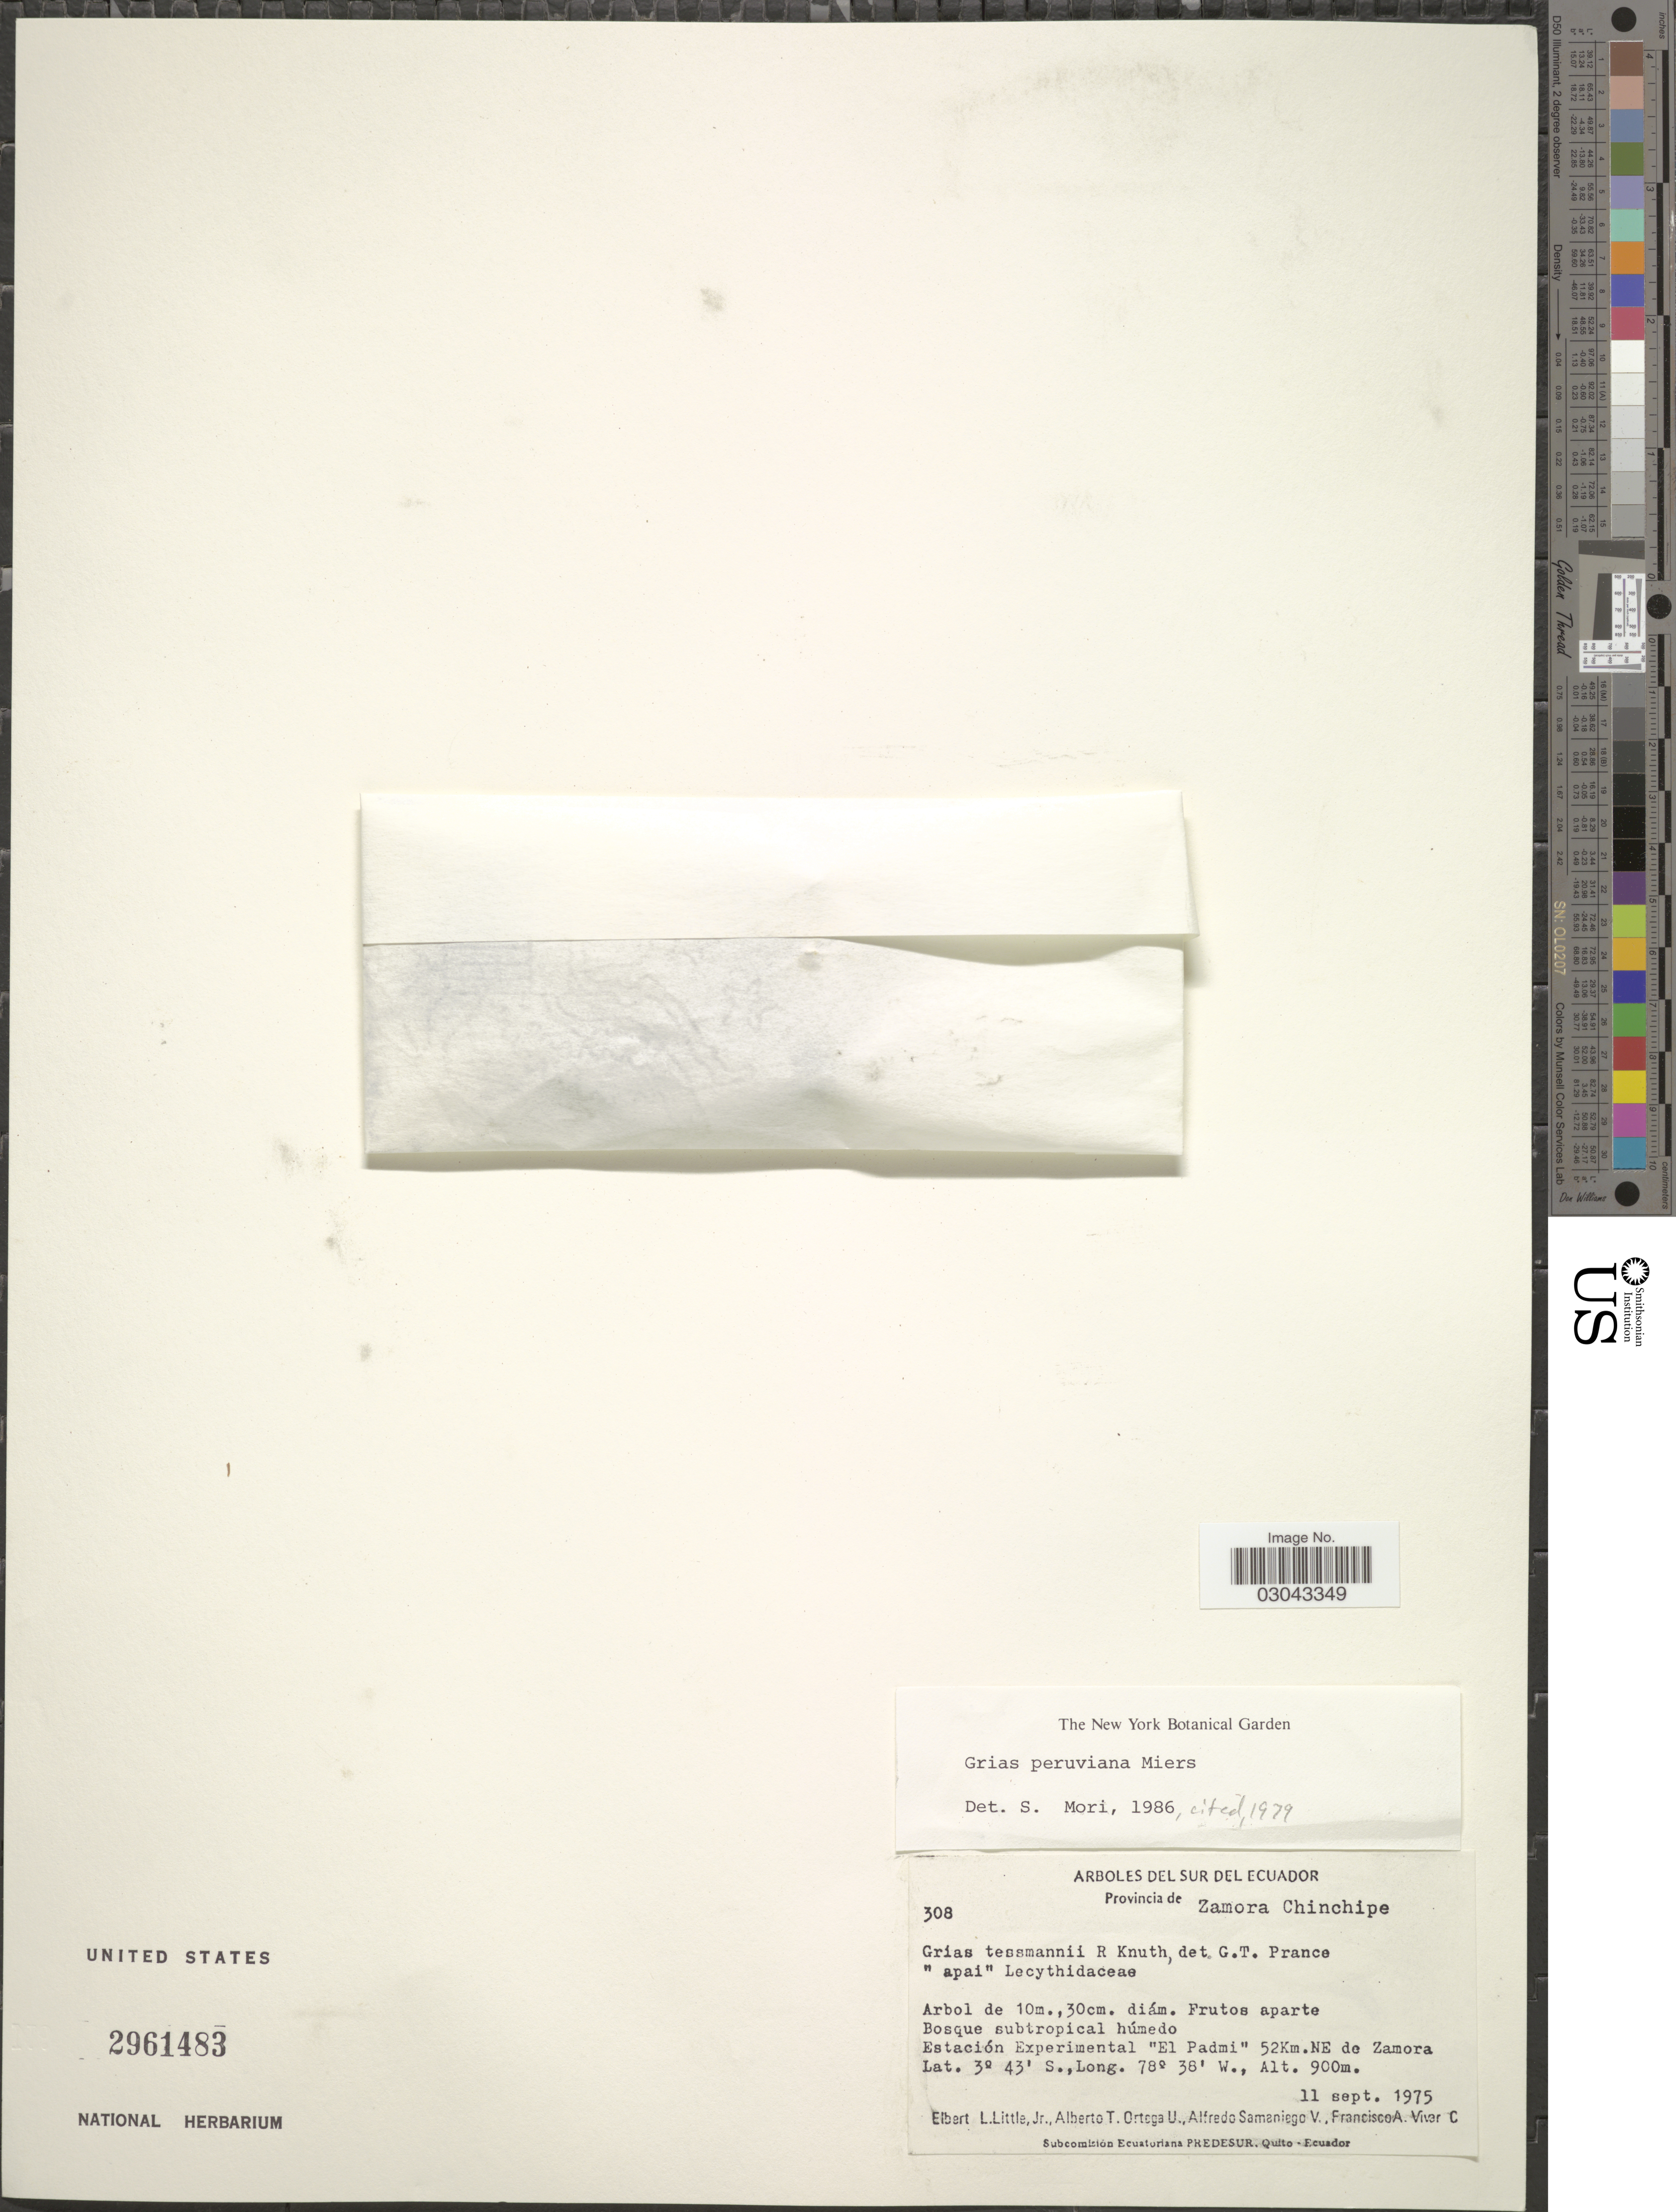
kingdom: Plantae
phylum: Tracheophyta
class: Magnoliopsida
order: Ericales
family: Lecythidaceae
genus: Grias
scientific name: Grias peruviana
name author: Miers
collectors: E. L. Little, A. T. Ortega U., A. V. Samaniego & F. A. Vivar C.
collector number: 308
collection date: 1975-09-11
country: Ecuador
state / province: Zamora-Chinchipe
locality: Estación Experimental "El Padmi" 52Km. NEde Zamora.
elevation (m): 900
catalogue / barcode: US 2961483